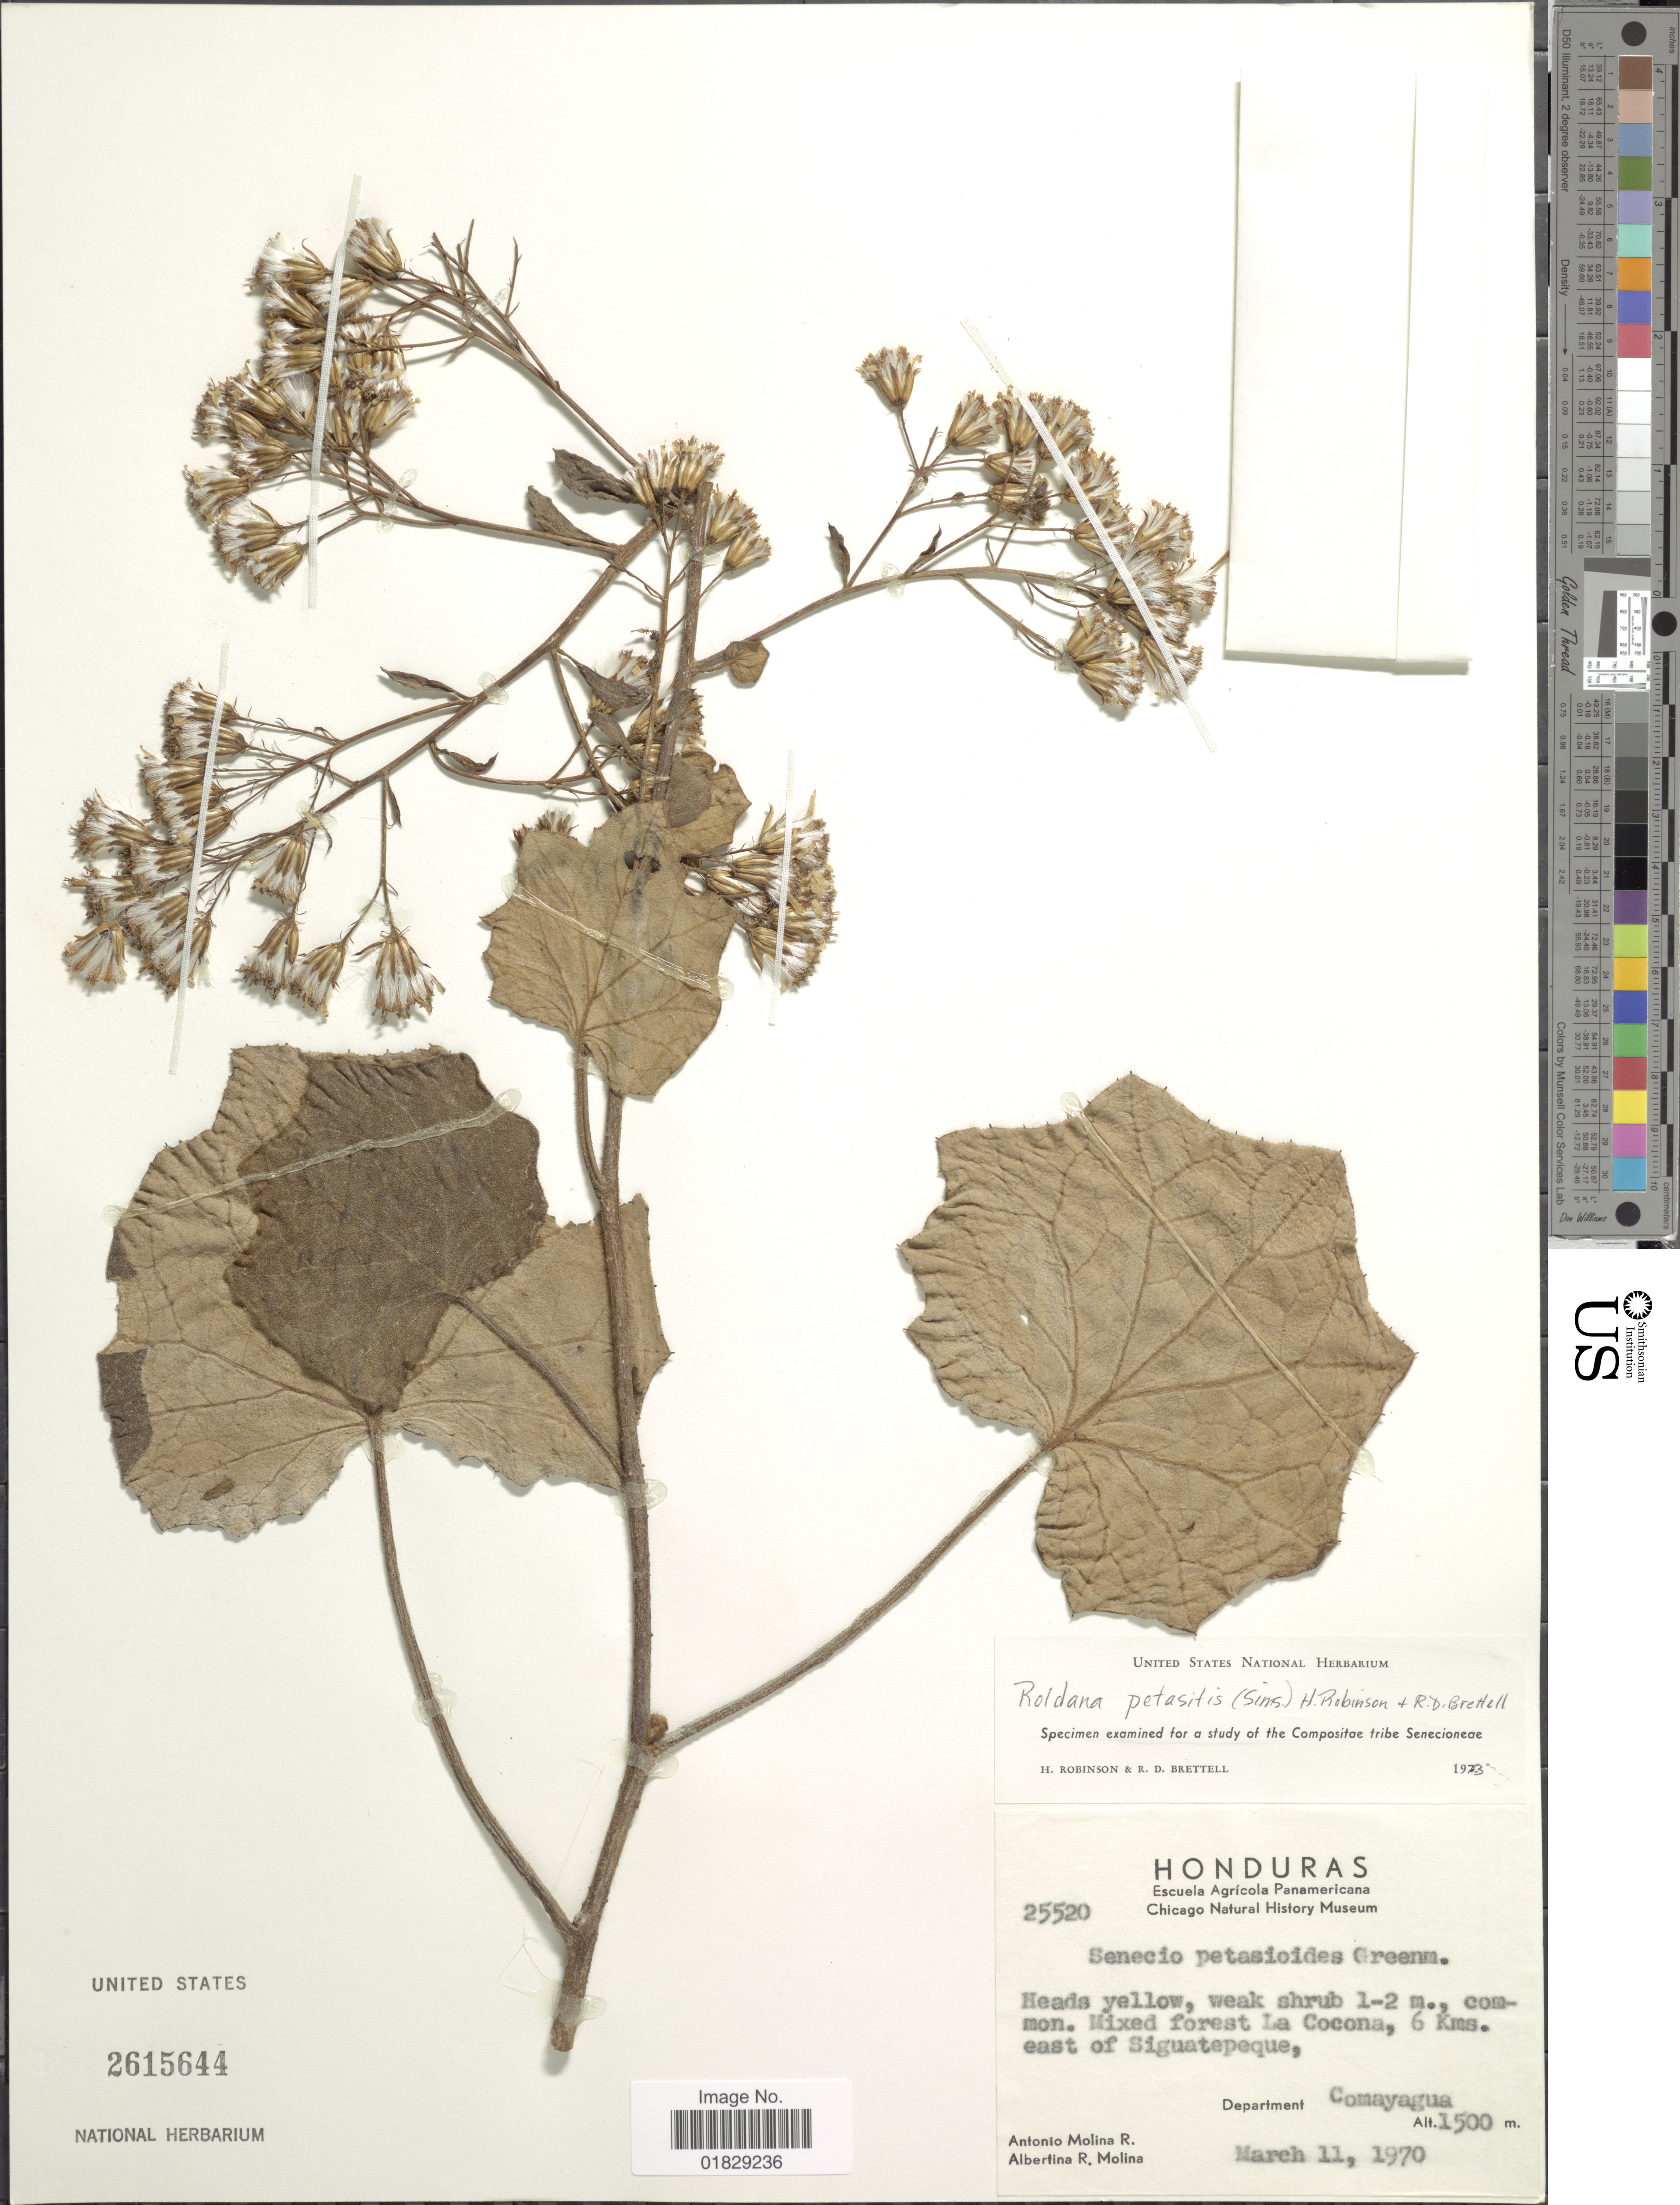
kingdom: Plantae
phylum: Tracheophyta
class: Magnoliopsida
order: Asterales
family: Asteraceae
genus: Roldana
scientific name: Roldana petasitis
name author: (Sims) H. Rob. & Brettell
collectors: A. Molina R. & A. R. Molina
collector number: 25520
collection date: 1970-03-11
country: Honduras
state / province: Comayagua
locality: Mixed forest La Cocona, 6 Kms. east of Siguatepeque, Department Comayagua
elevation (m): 1500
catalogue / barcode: US 2615644